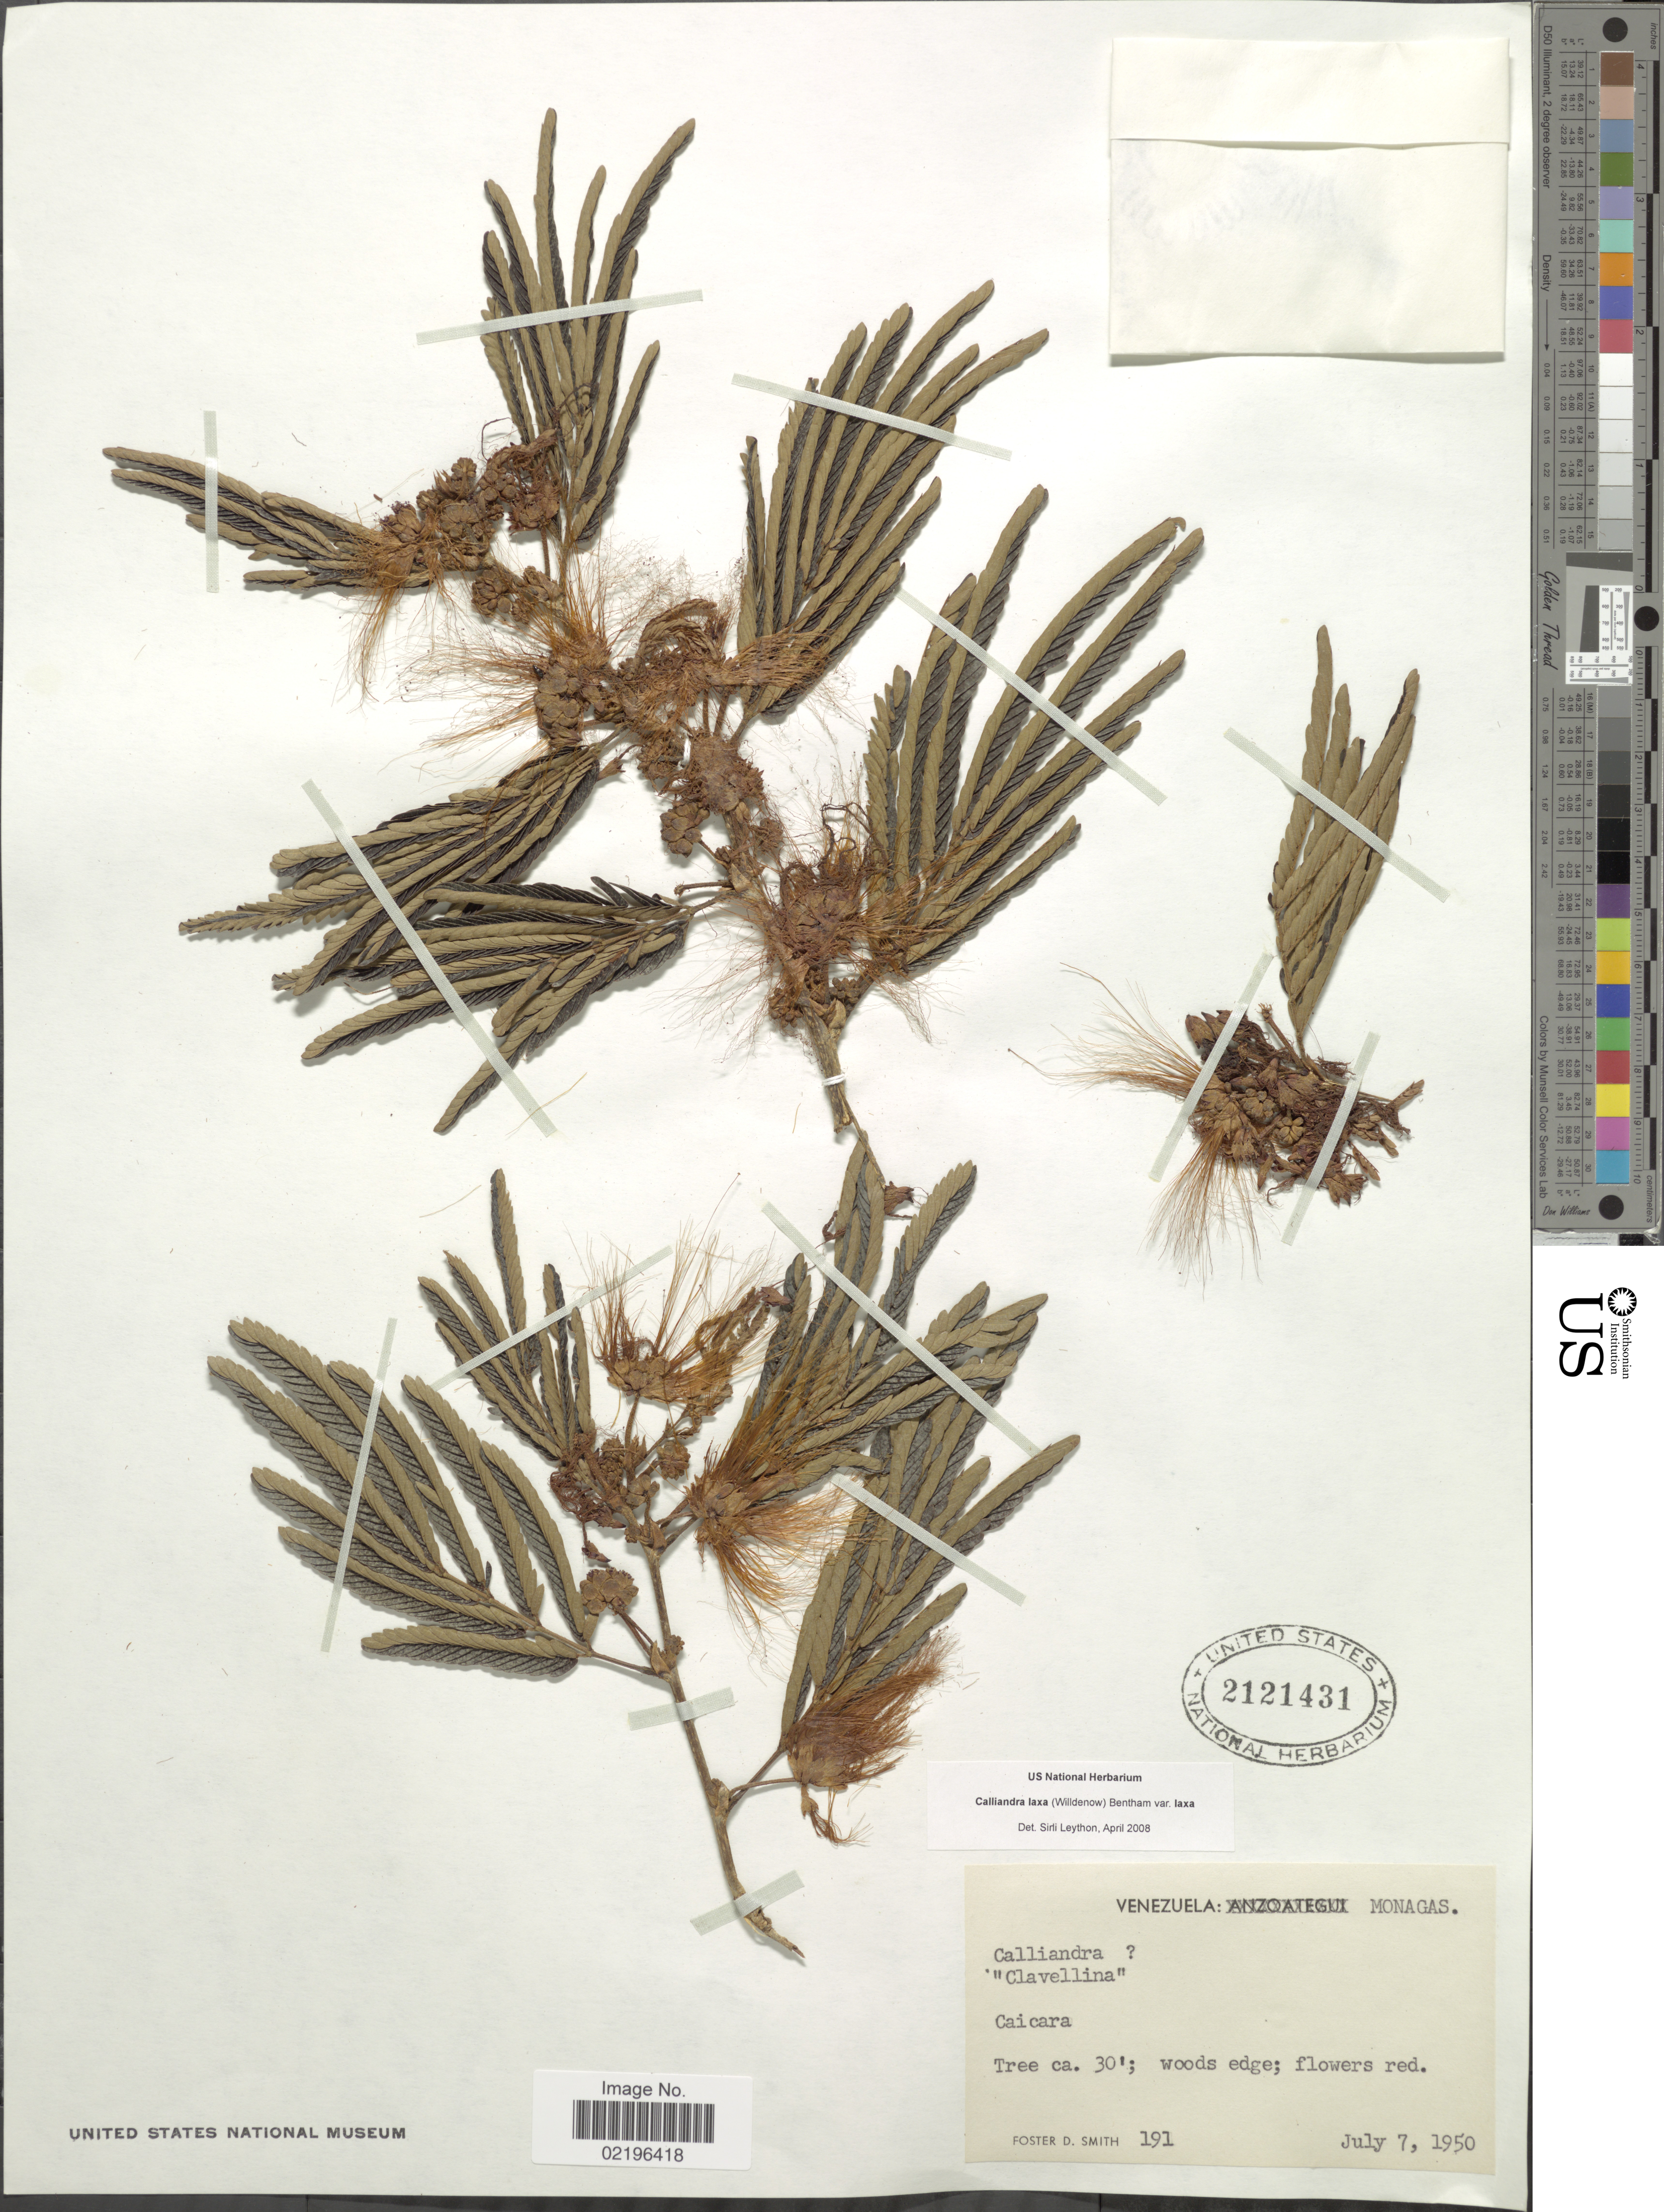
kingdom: Plantae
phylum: Tracheophyta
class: Magnoliopsida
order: Fabales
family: Fabaceae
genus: Calliandra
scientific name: Calliandra laxa var. laxa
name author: (Willd.) Benth.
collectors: F. Smith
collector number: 191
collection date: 1950-07-07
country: Venezuela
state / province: Monagas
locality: Caicara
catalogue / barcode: US 2121431